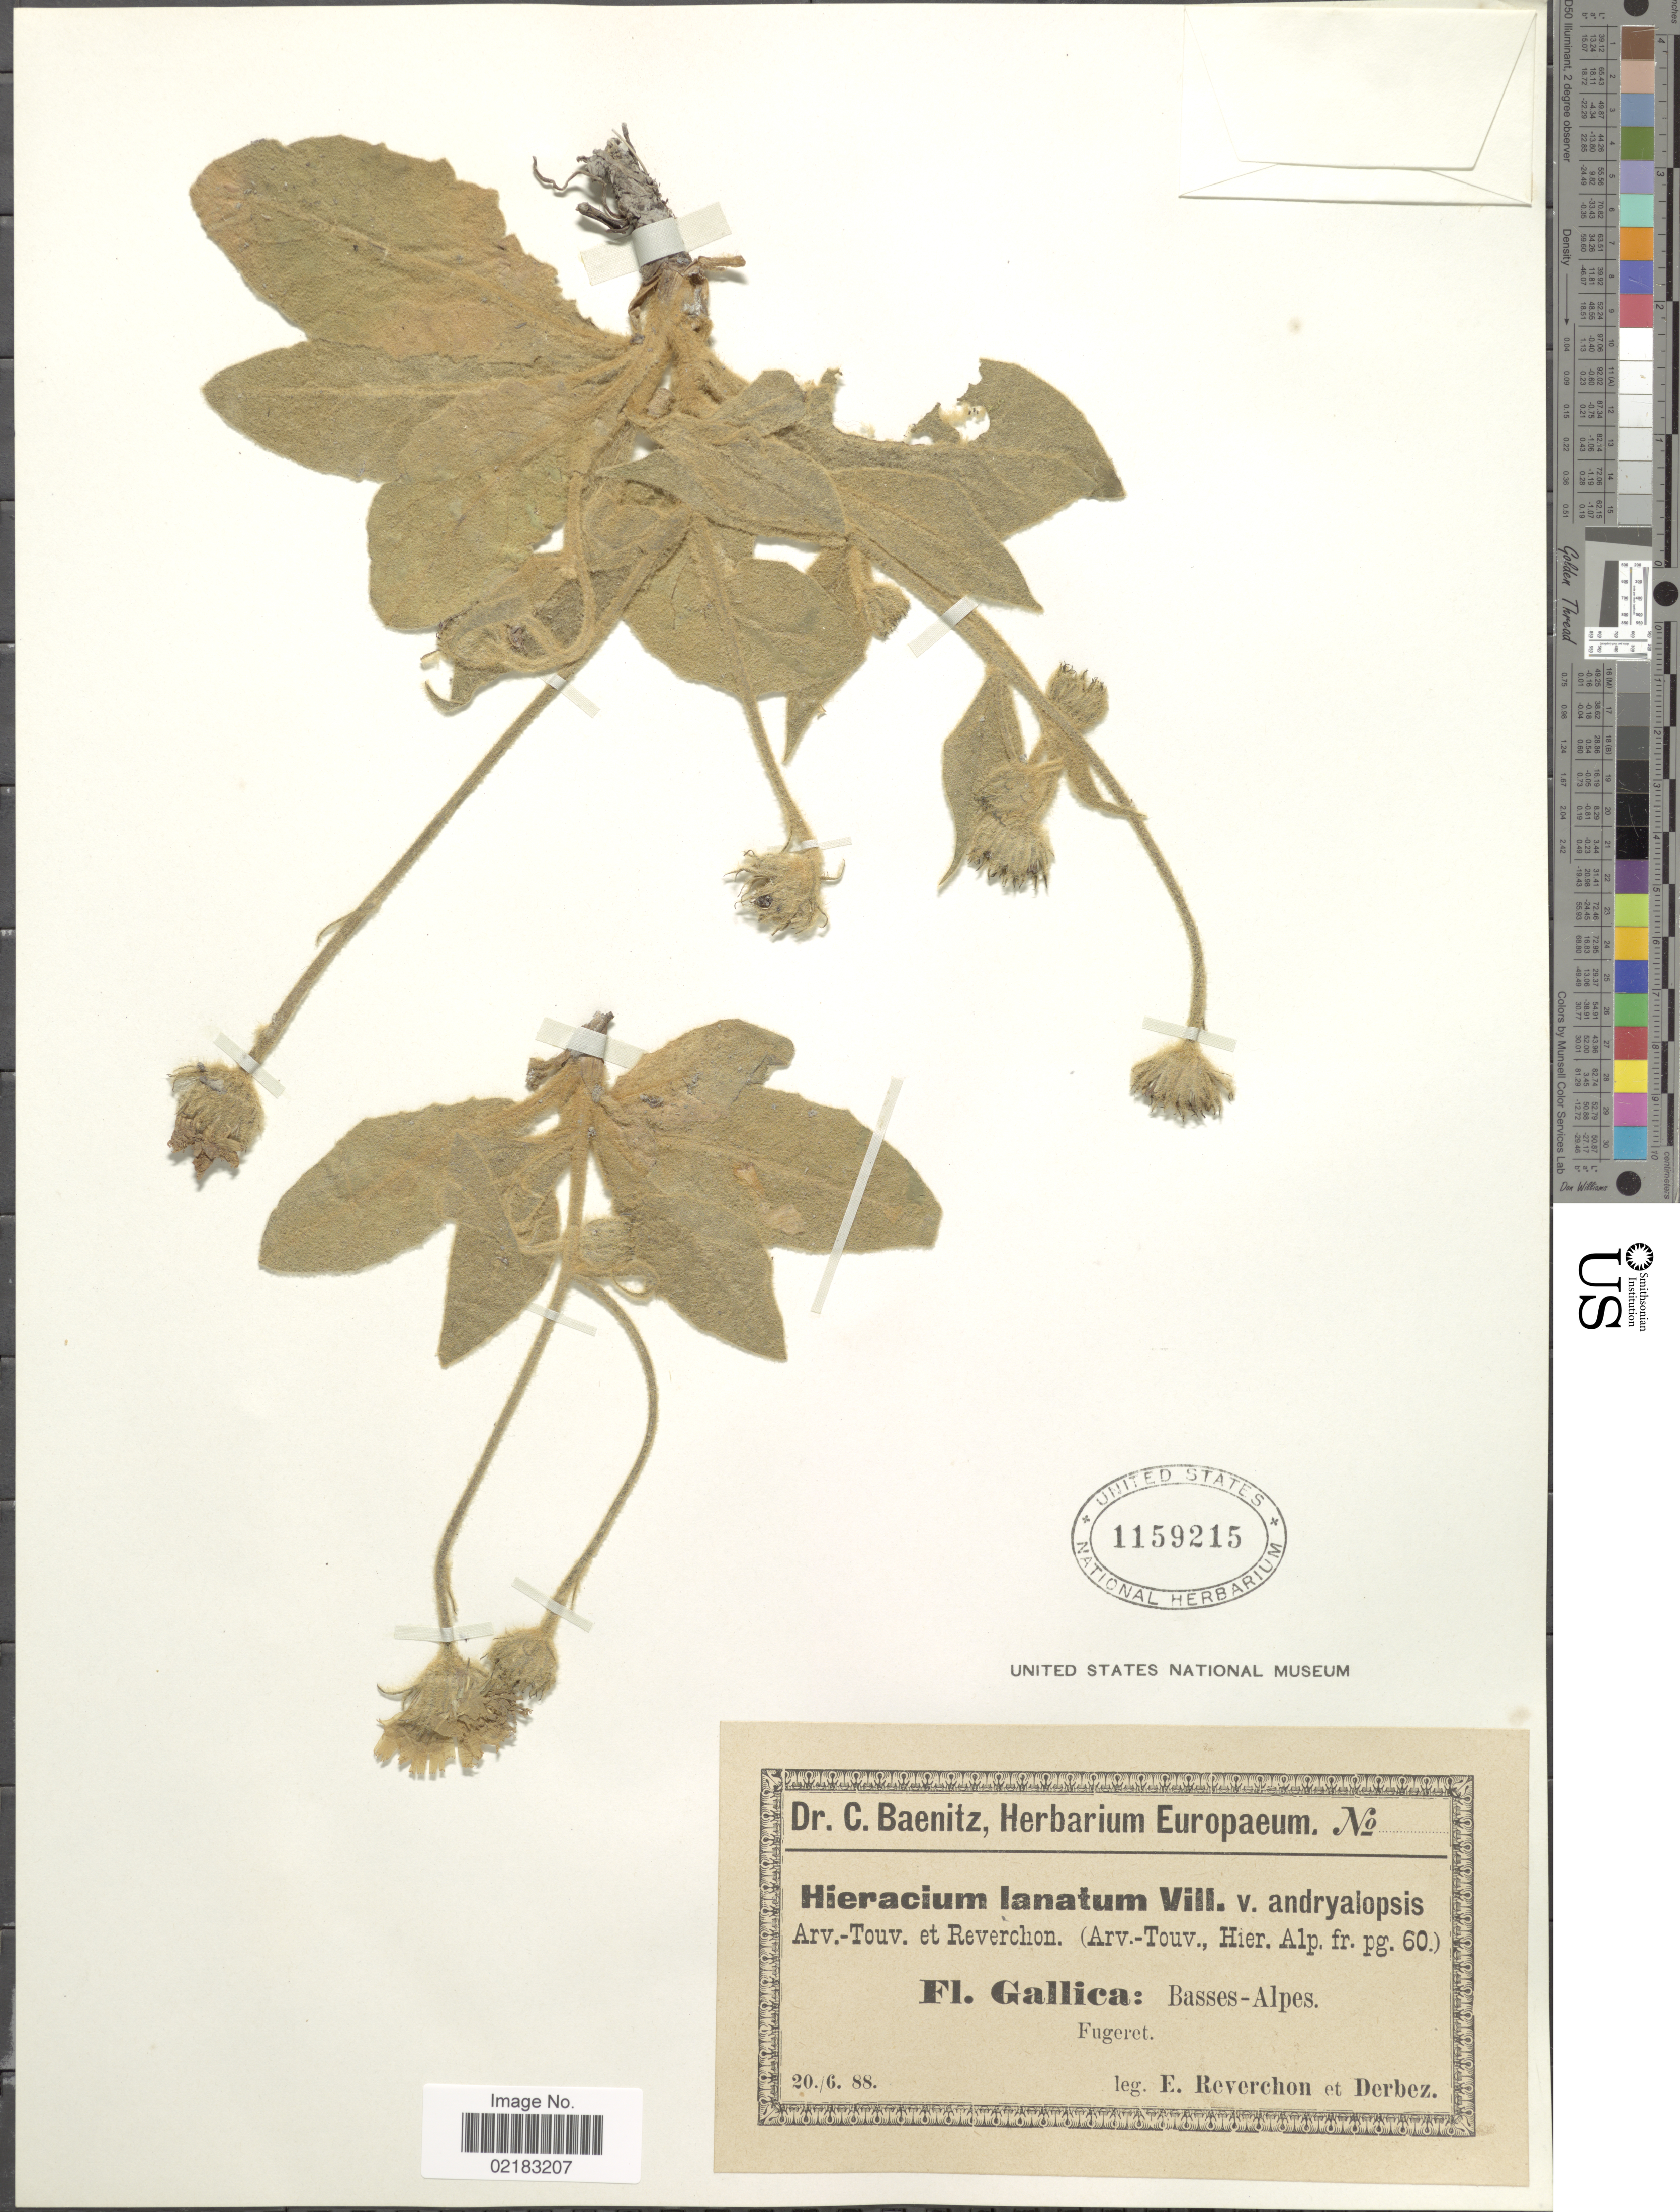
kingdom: Plantae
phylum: Tracheophyta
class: Magnoliopsida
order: Asterales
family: Asteraceae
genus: Hieracium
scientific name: Hieracium tomentosum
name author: L.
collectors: E. Reverchon & A. Derbez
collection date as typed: Transcribed d/m/y: 20/6/88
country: France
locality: Gallica: Basses -Alpes.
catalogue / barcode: US 1159215